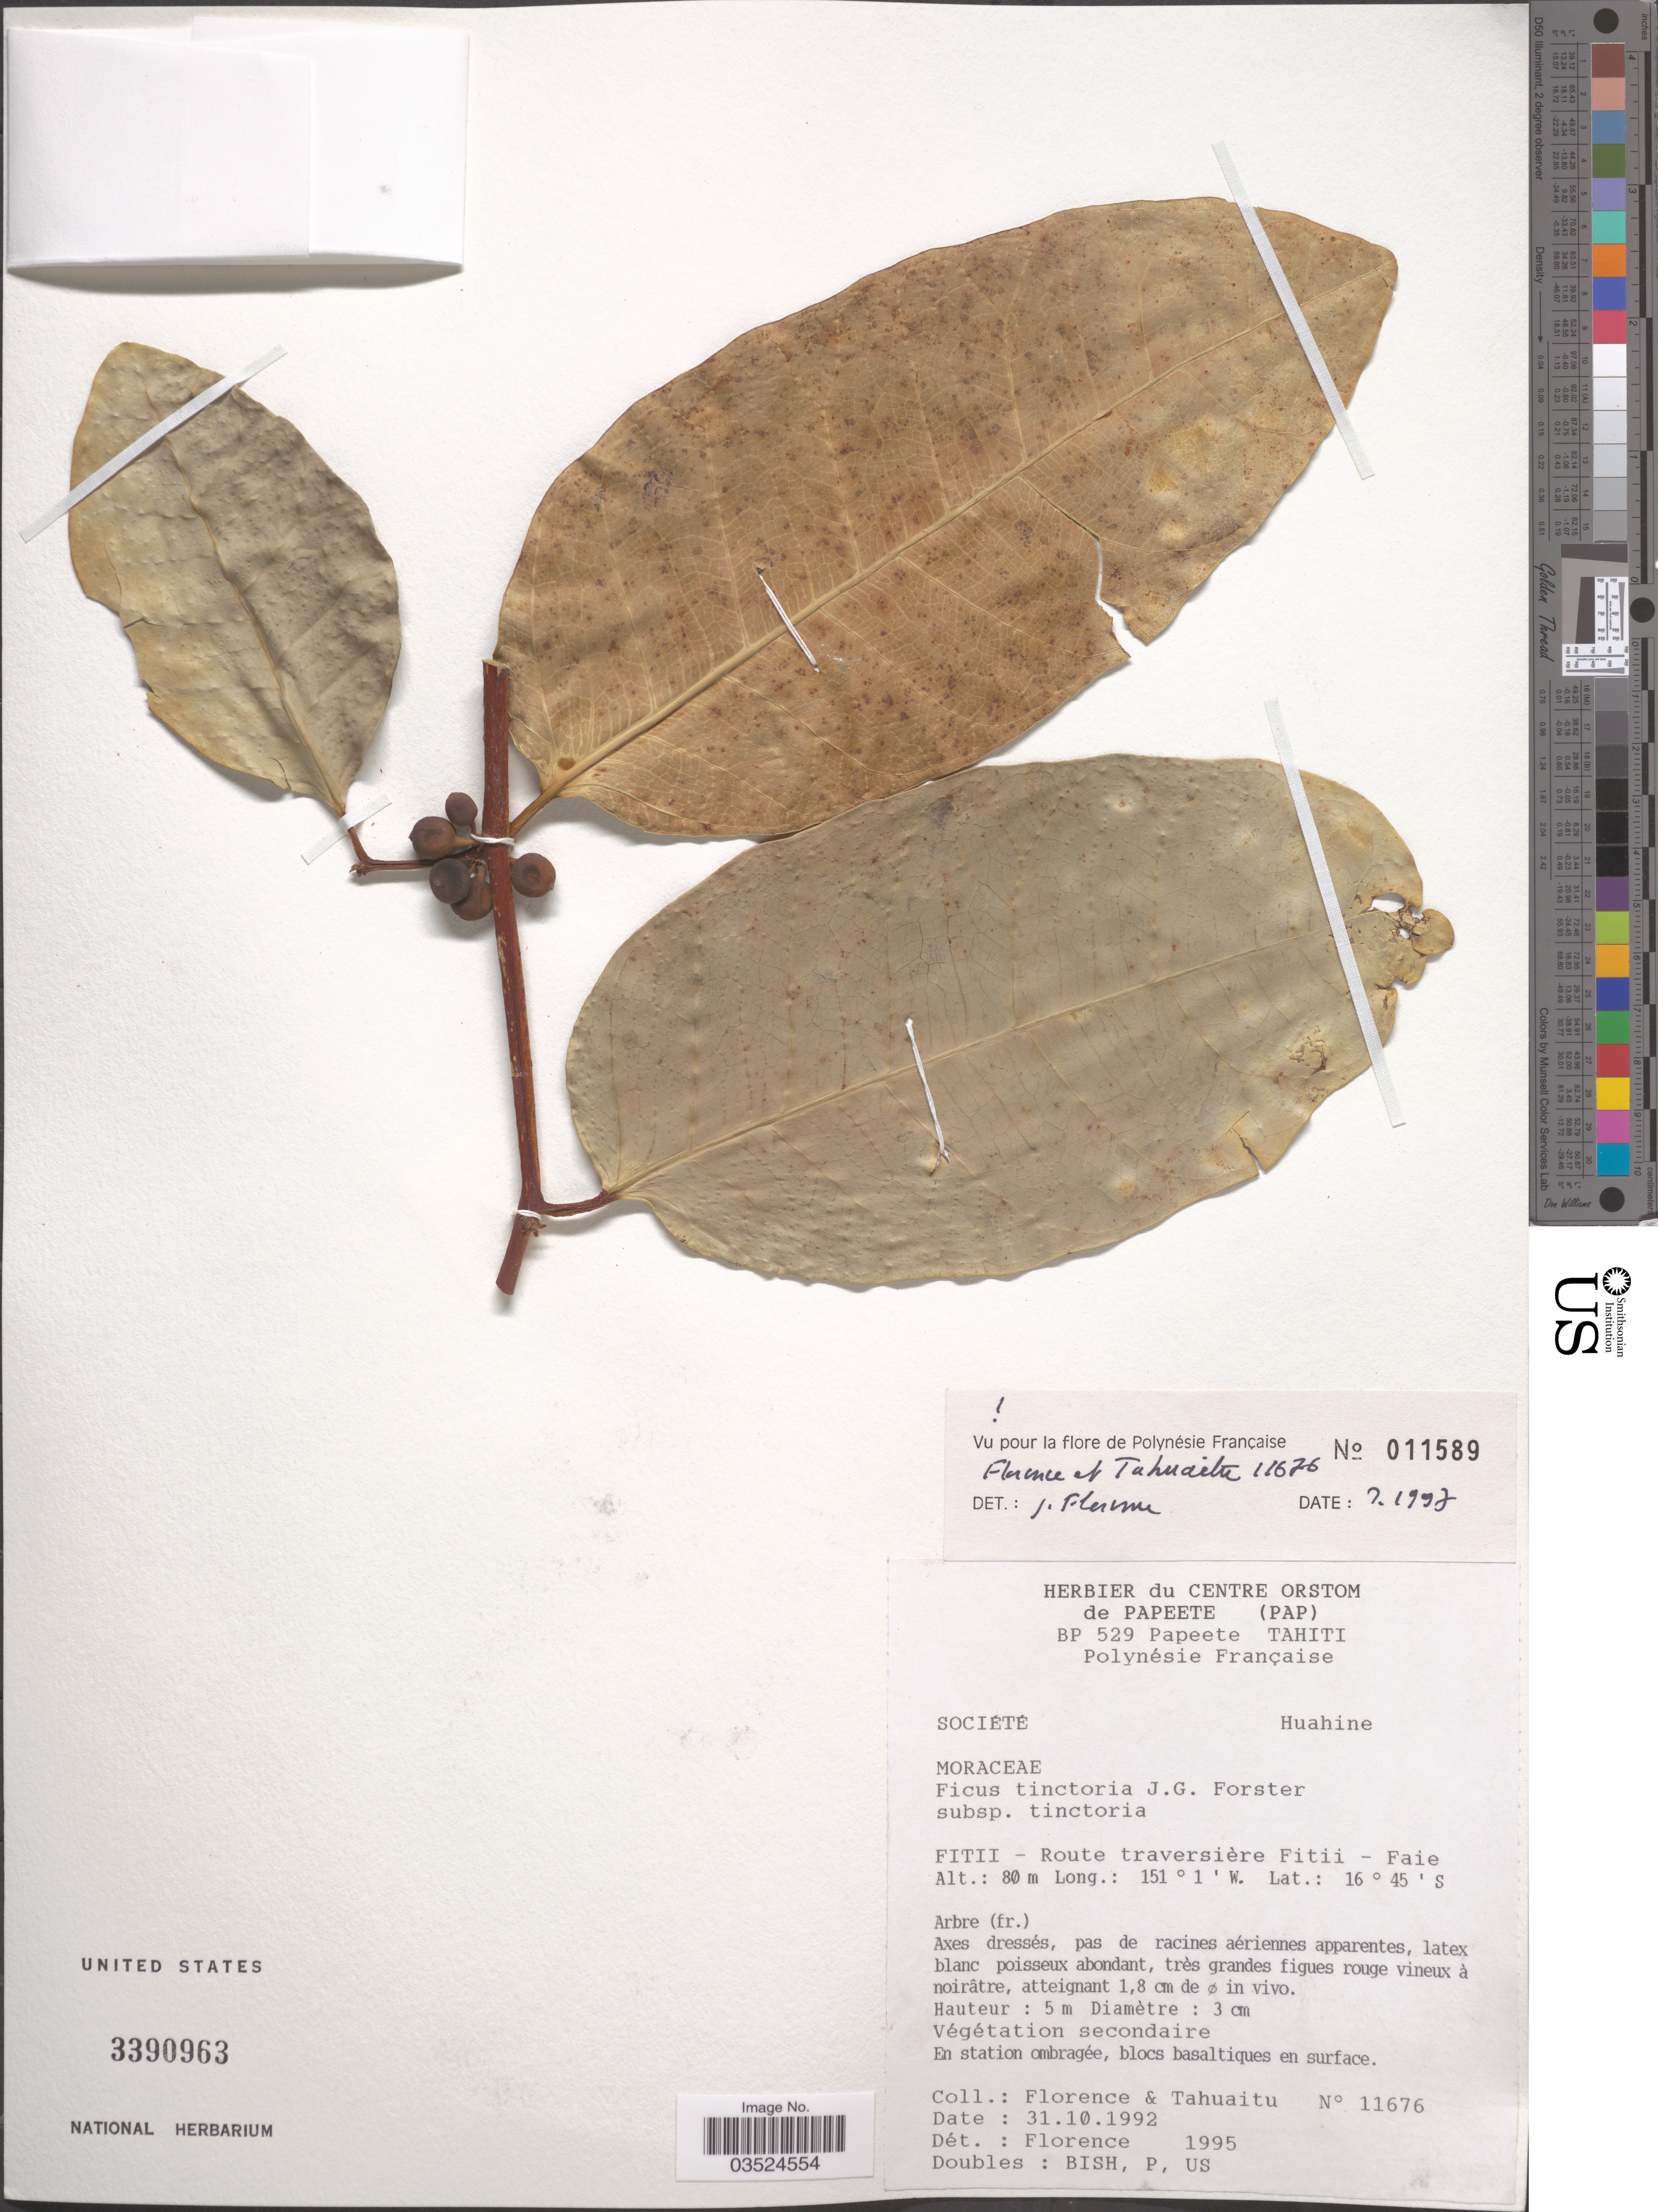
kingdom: Plantae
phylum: Tracheophyta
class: Magnoliopsida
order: Rosales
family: Moraceae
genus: Ficus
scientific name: Ficus tinctoria subsp. tinctoria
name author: G. Forst.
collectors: -. Florence & -. Tahuaitu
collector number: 11676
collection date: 1992-10-31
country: French Polynesia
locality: Société. Huahine. Fitii - Route traversière Fitii - Faie.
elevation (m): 80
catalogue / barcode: US 3390963